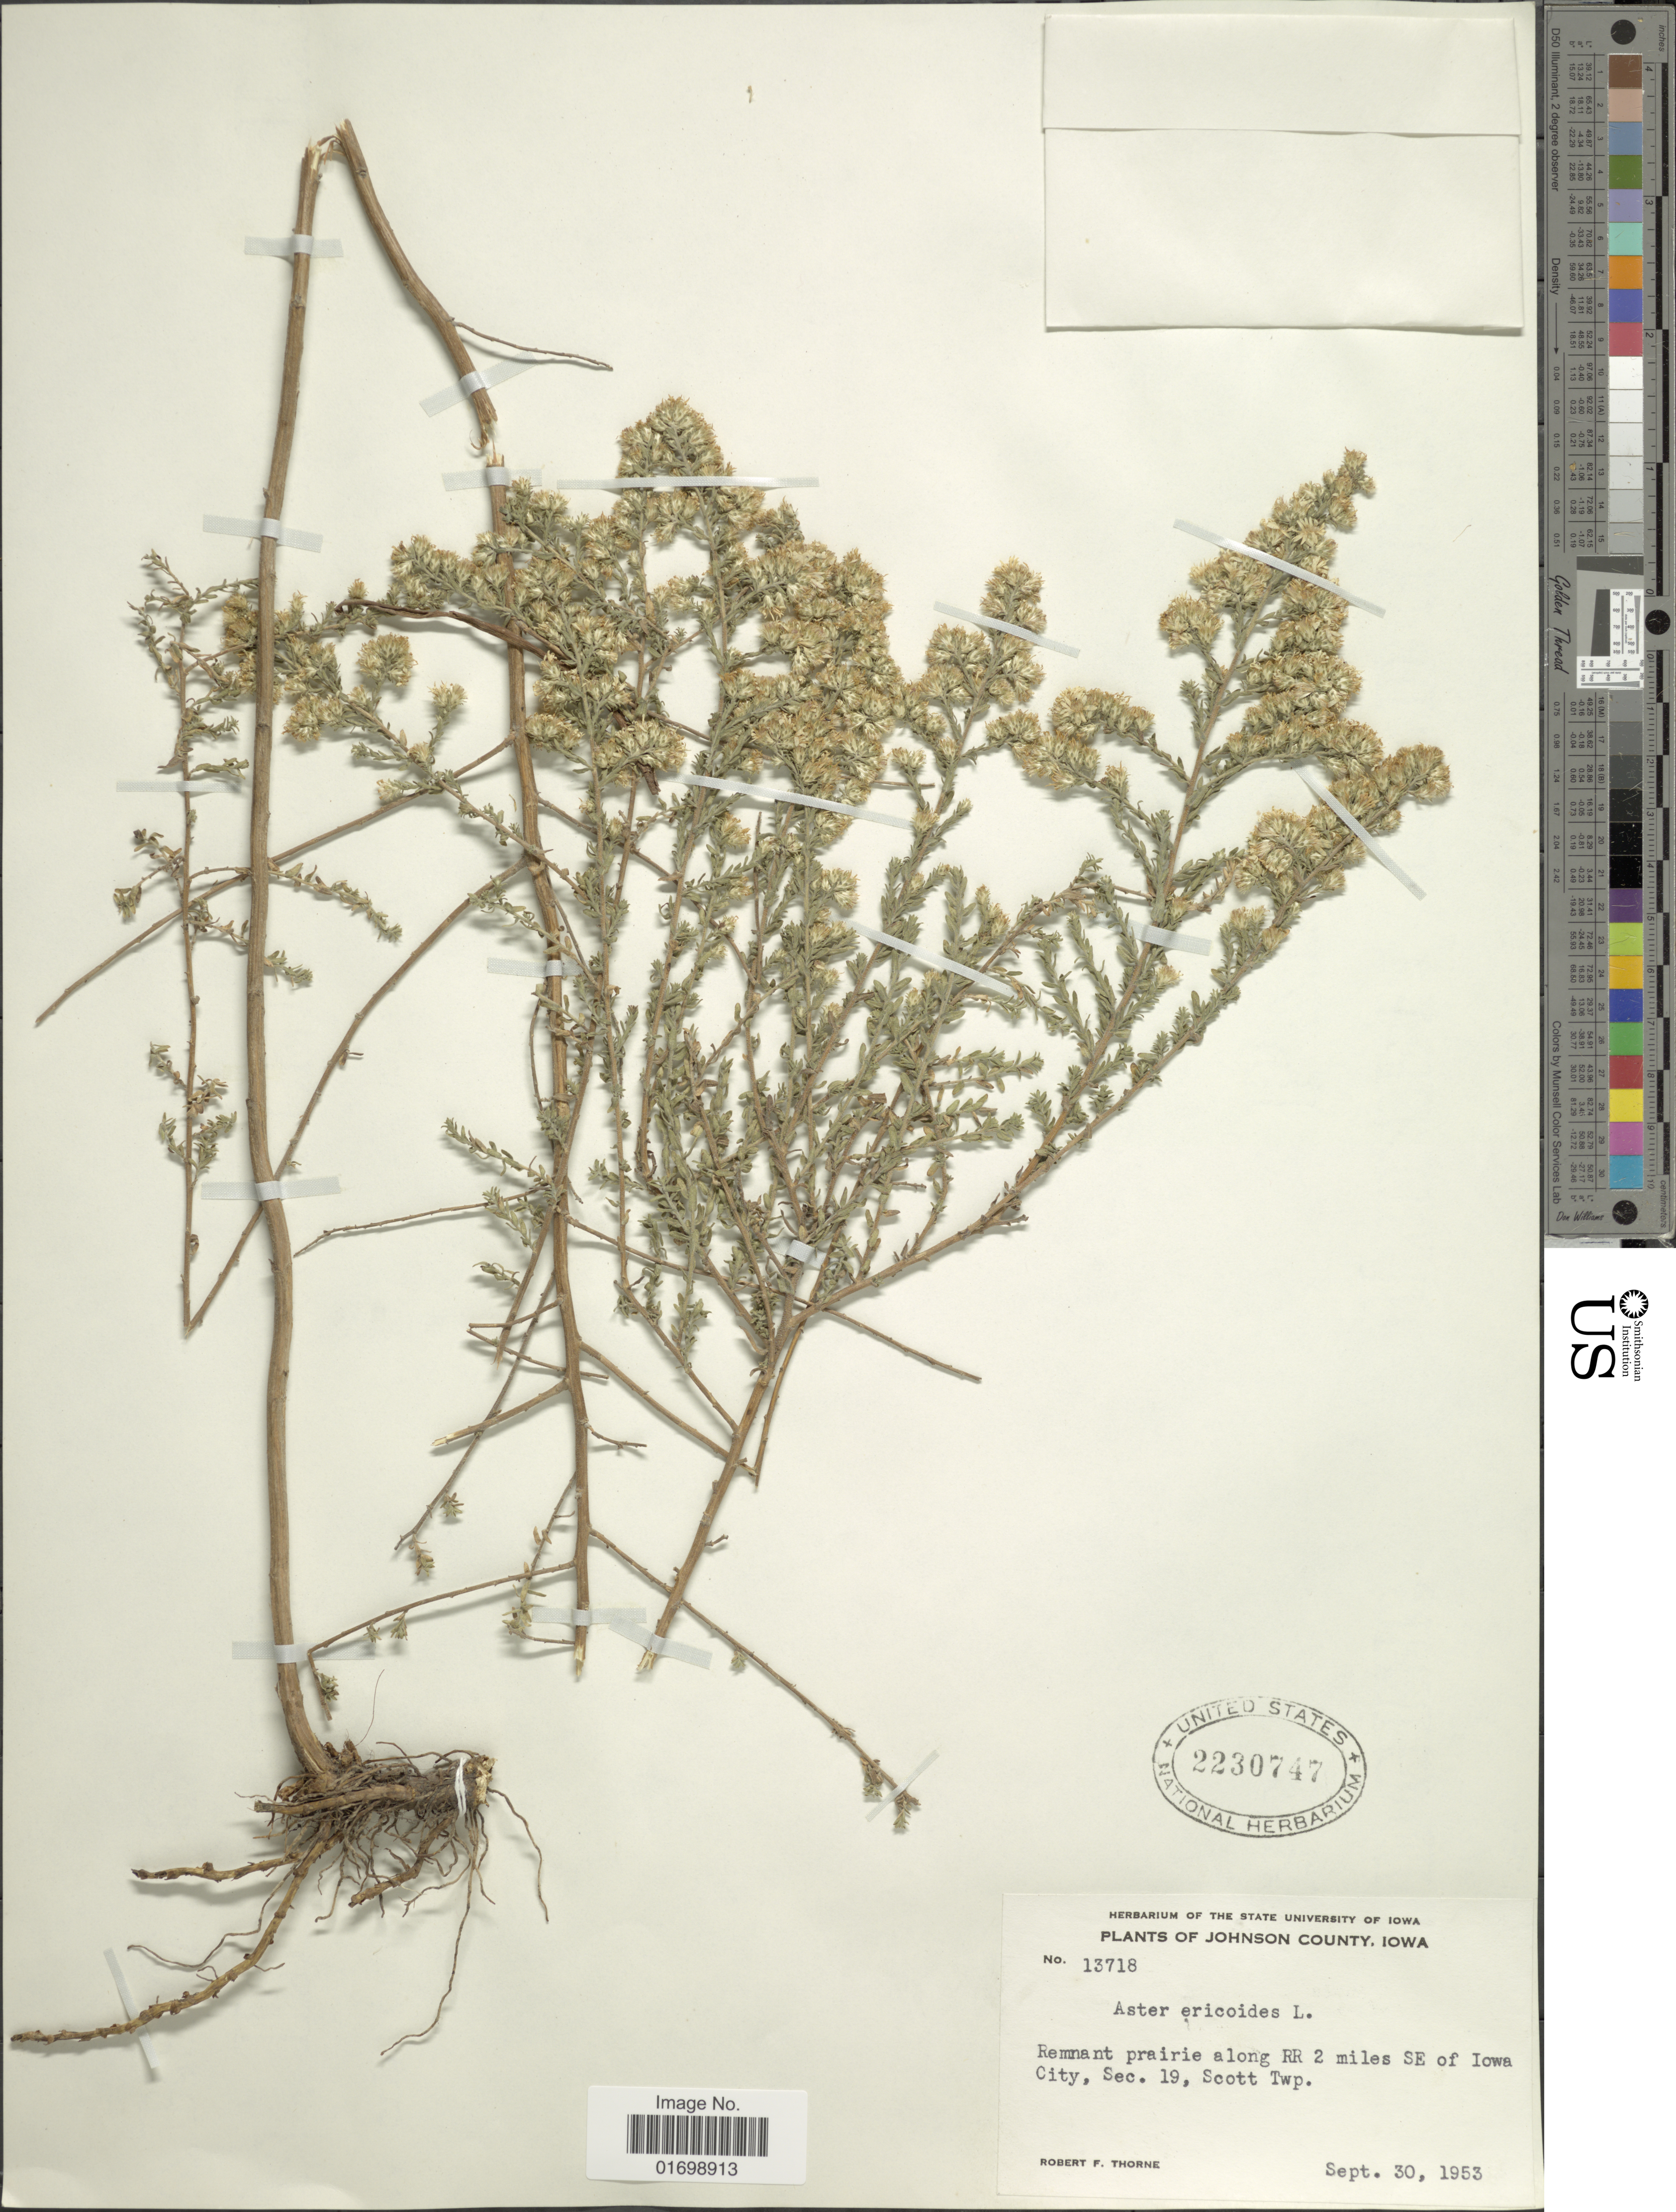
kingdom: Plantae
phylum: Tracheophyta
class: Magnoliopsida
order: Asterales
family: Asteraceae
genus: Symphyotrichum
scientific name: Symphyotrichum ericoides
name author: (L.) G.L. Nesom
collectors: R. F. Thorne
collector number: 13718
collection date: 1953-09-30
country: United States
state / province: Iowa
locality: Johnson County, remnant prairie along RR 2miles SE of Iowa City, Sec. 19, Scott Twp.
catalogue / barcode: US 2230747